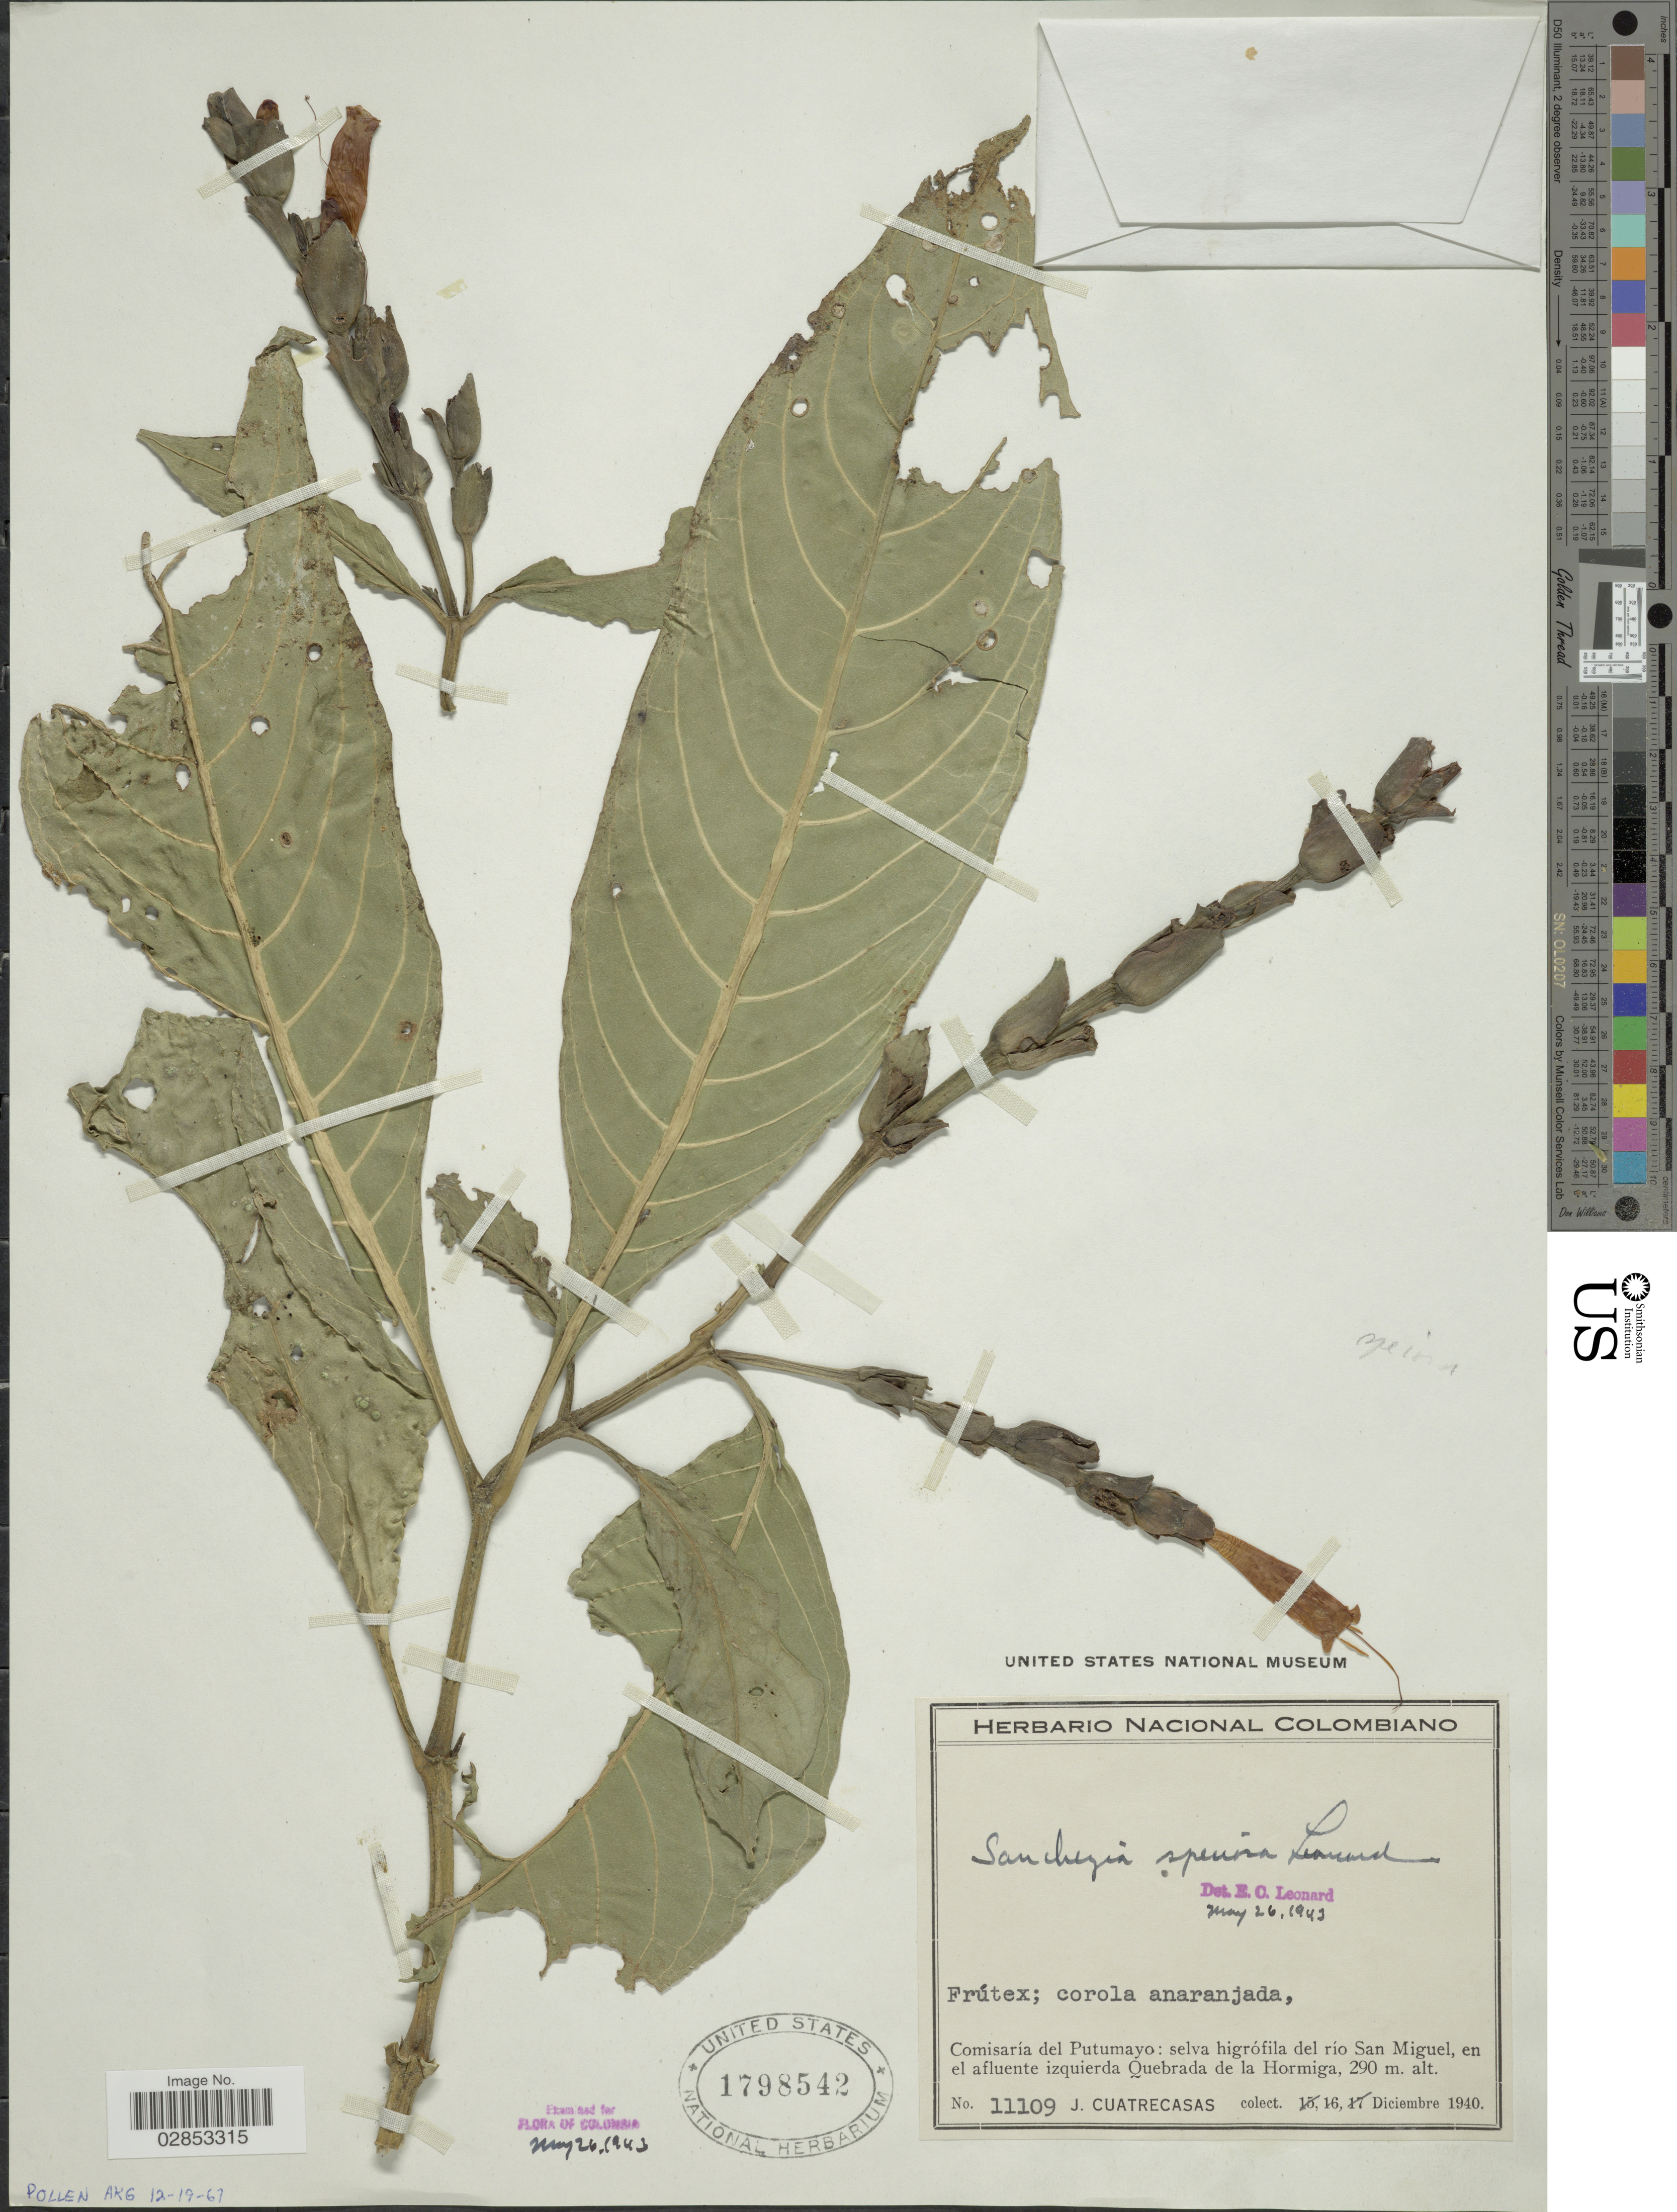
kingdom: Plantae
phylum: Tracheophyta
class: Magnoliopsida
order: Lamiales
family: Acanthaceae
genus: Sanchezia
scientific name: Sanchezia oblonga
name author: Ruiz & Pav.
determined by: Azevedo, Igor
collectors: J. Cuatrecasas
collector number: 11109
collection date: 1940-12-16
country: Colombia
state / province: Putumayo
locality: Comisaría del Putumayo: selva higrófila del río San Miguel, en afluente izquierda Quebrada de la Hormiga.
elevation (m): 290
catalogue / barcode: US 1798542